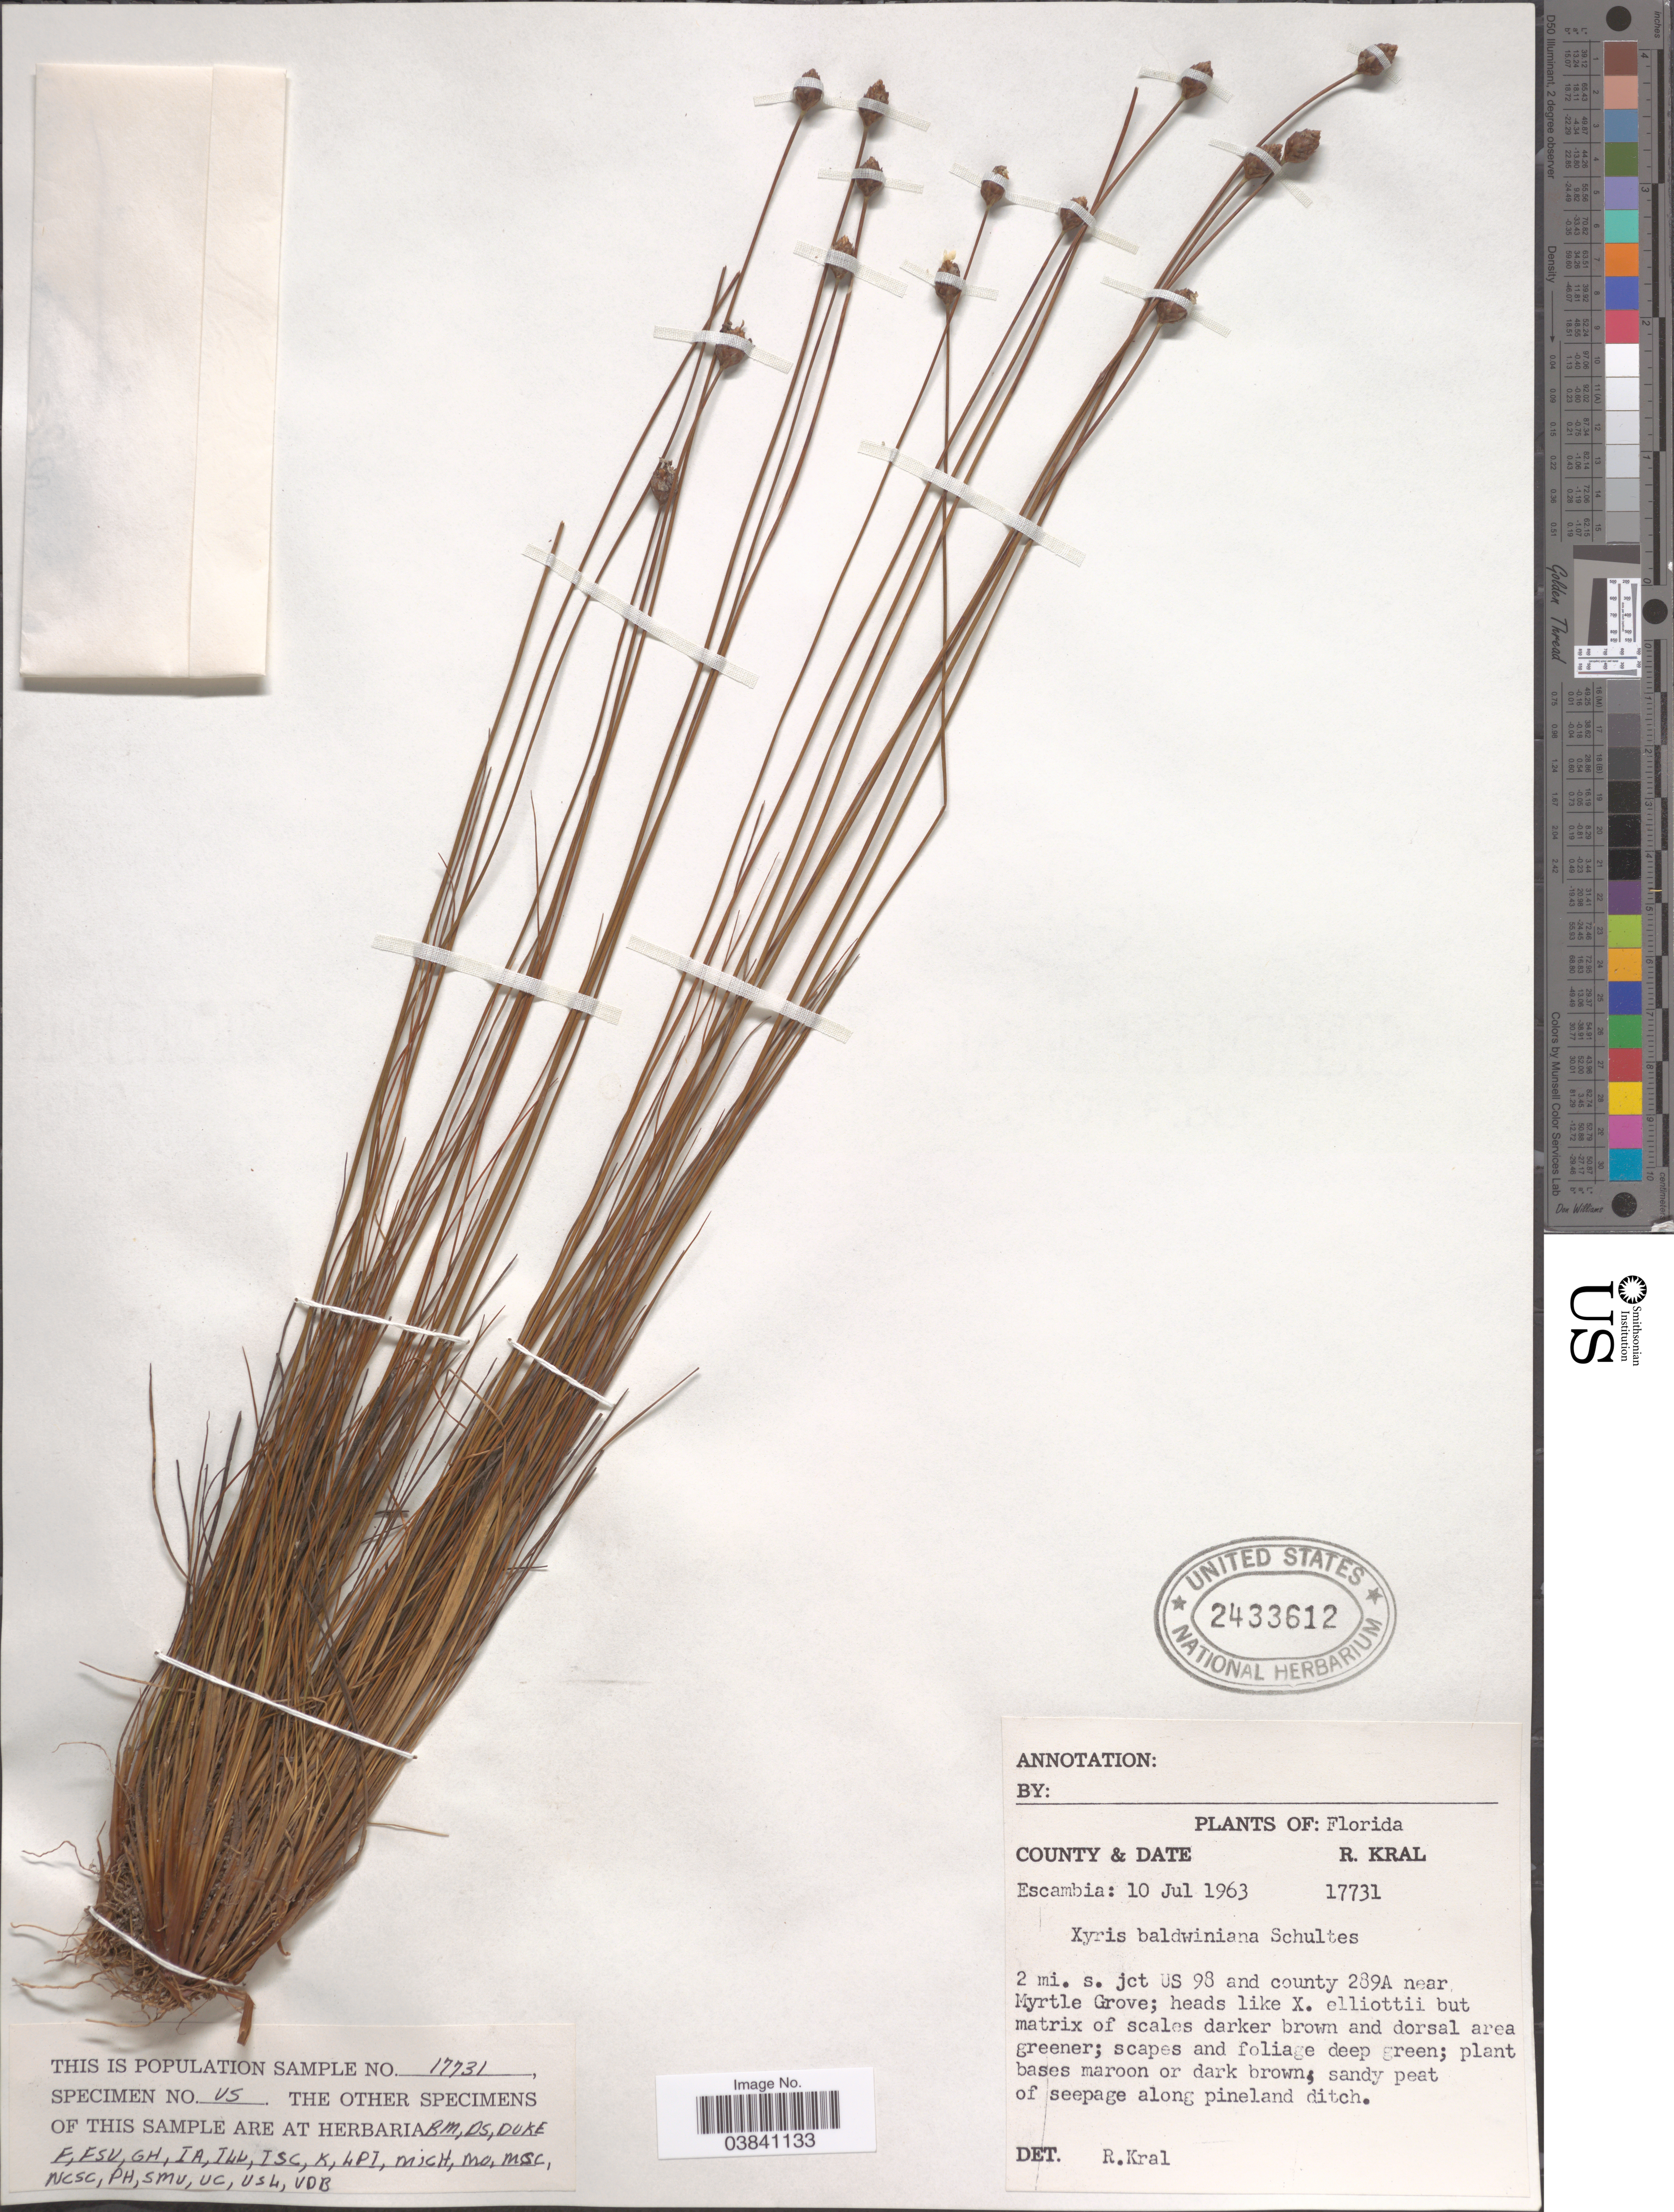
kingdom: Plantae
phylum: Tracheophyta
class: Liliopsida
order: Poales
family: Xyridaceae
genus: Xyris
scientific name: Xyris baldwiniana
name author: Schult.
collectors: R. Kral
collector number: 17731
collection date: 1963-07-10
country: United States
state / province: Florida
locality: County Escambia. 2 mi. s. jct US 98 and county 289A near Myrtle Grove.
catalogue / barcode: US 2433612